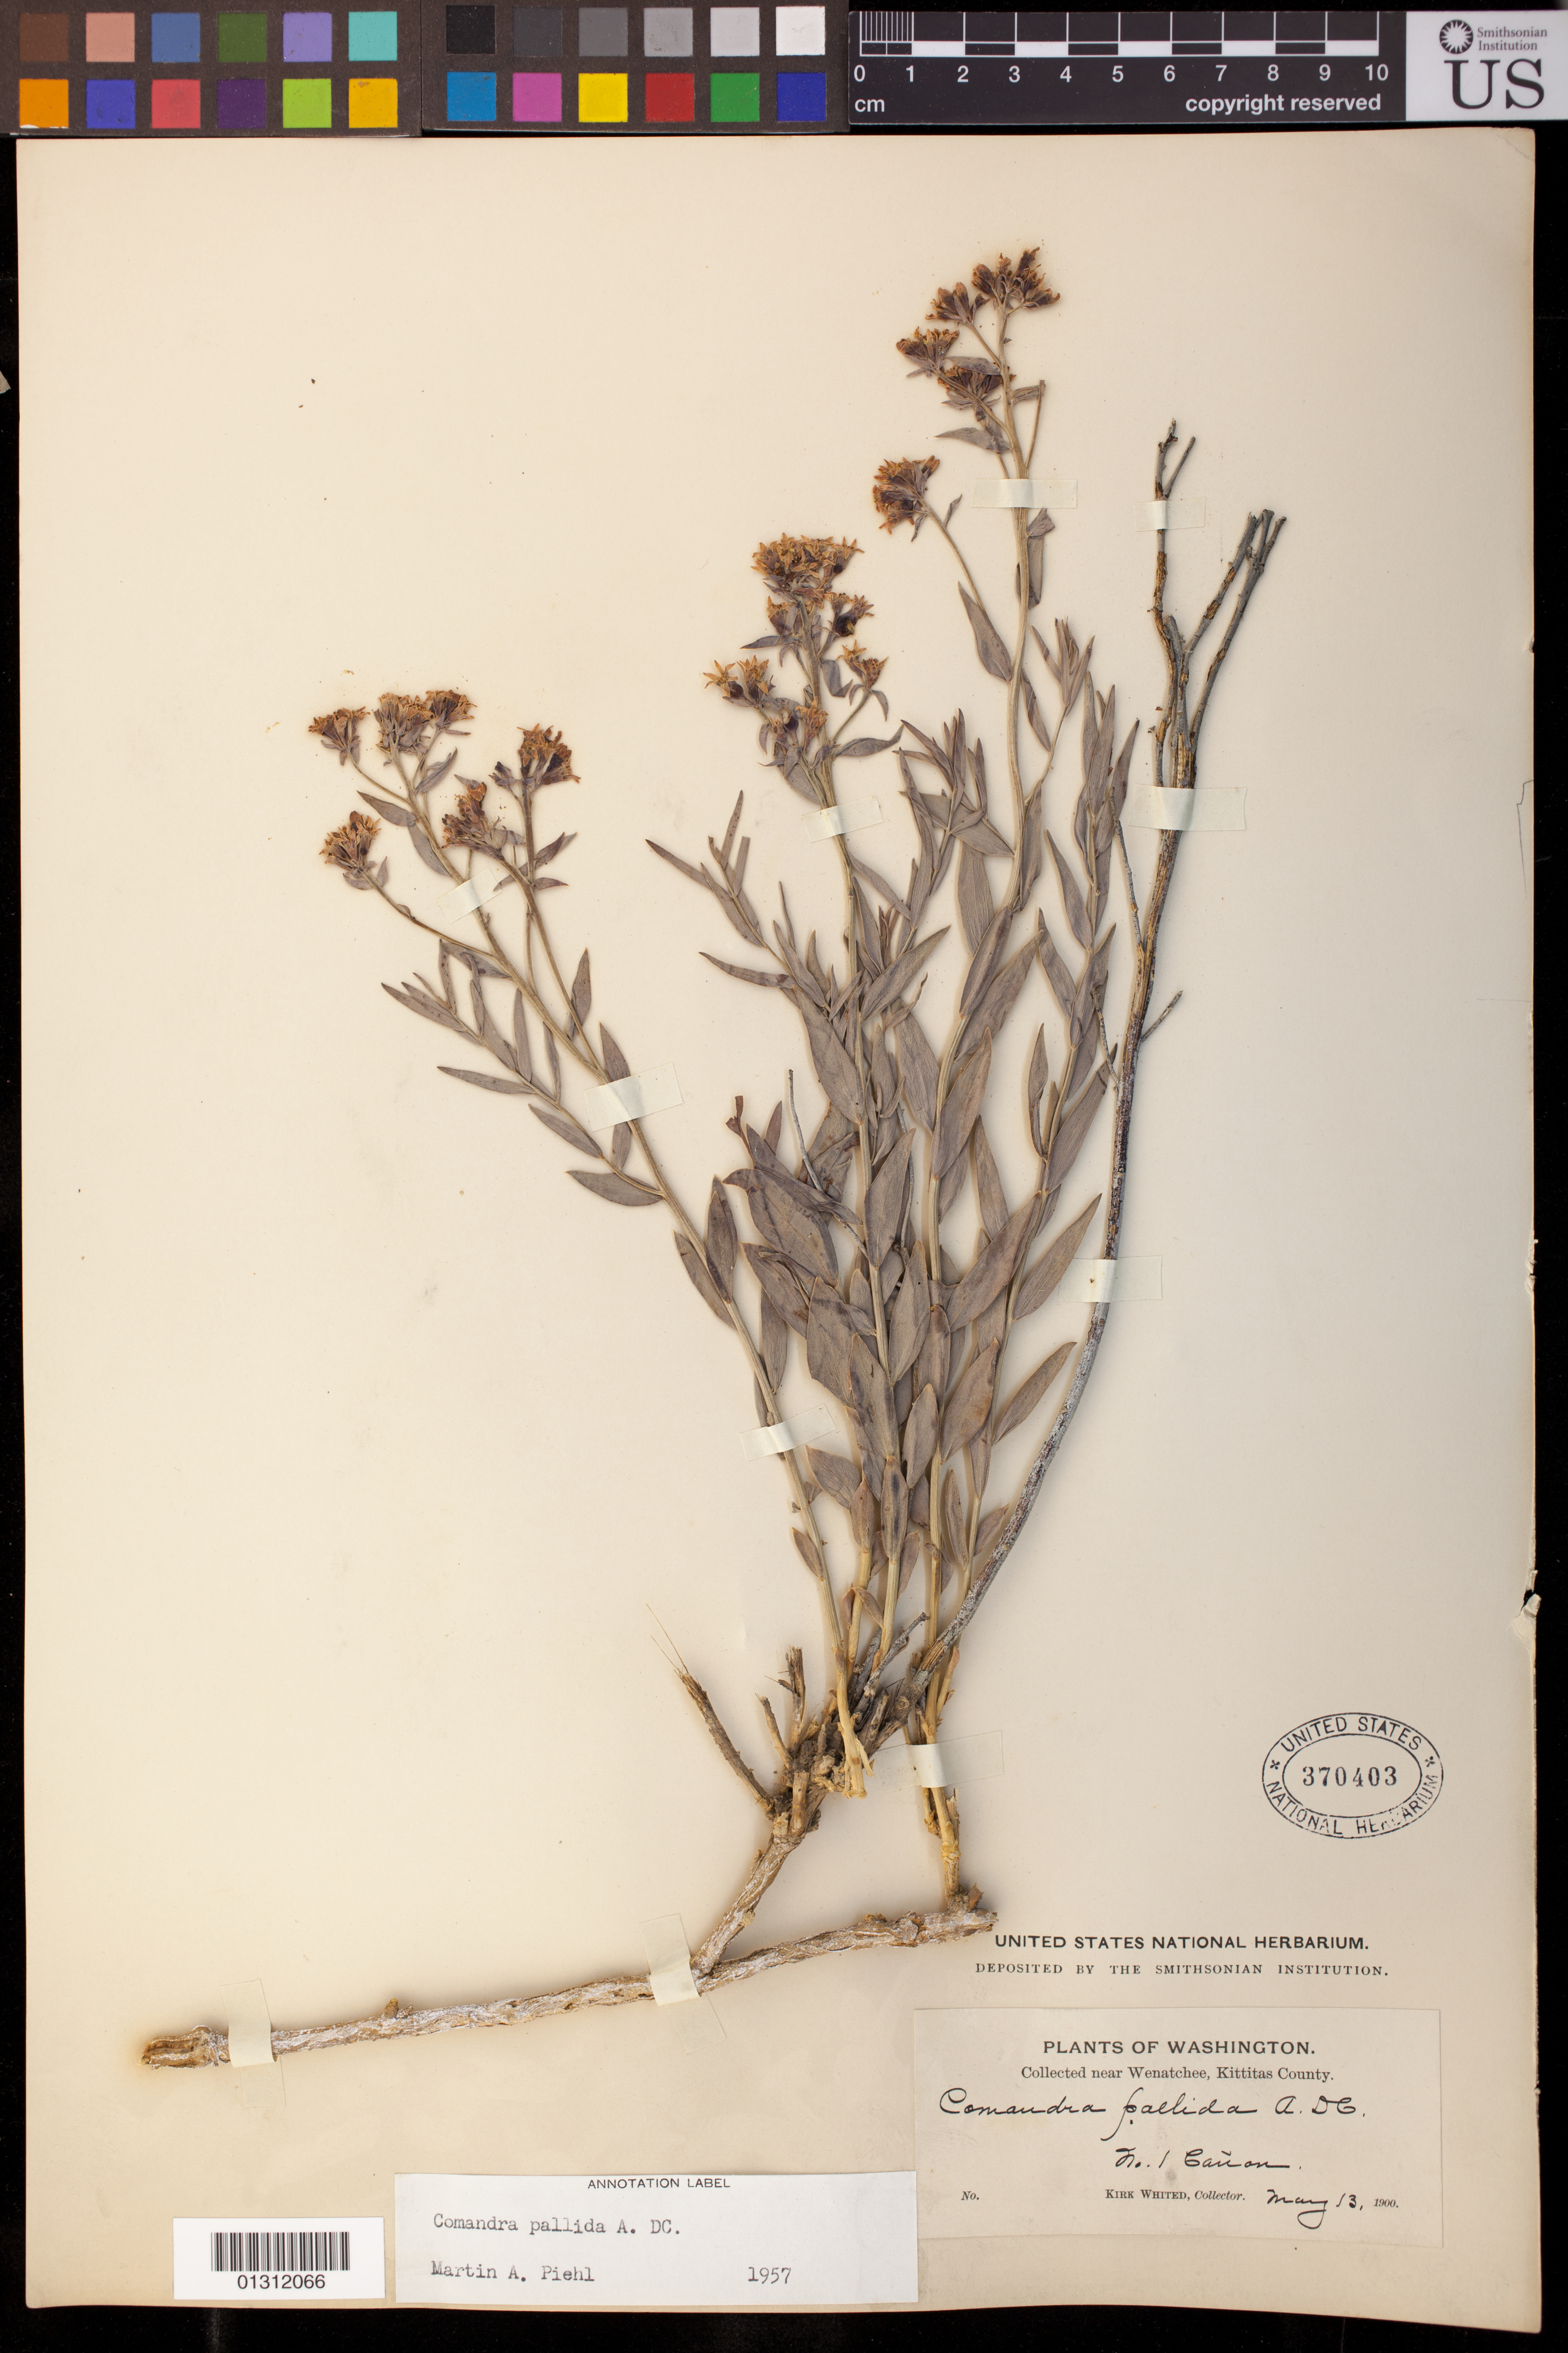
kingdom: Plantae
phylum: Tracheophyta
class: Magnoliopsida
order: Santalales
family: Comandraceae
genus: Comandra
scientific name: Comandra pallida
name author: A. DC.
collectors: K. Whited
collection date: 1900-05-13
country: United States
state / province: Washington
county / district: Kittitas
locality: Near Wenatchee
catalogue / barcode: US 370403